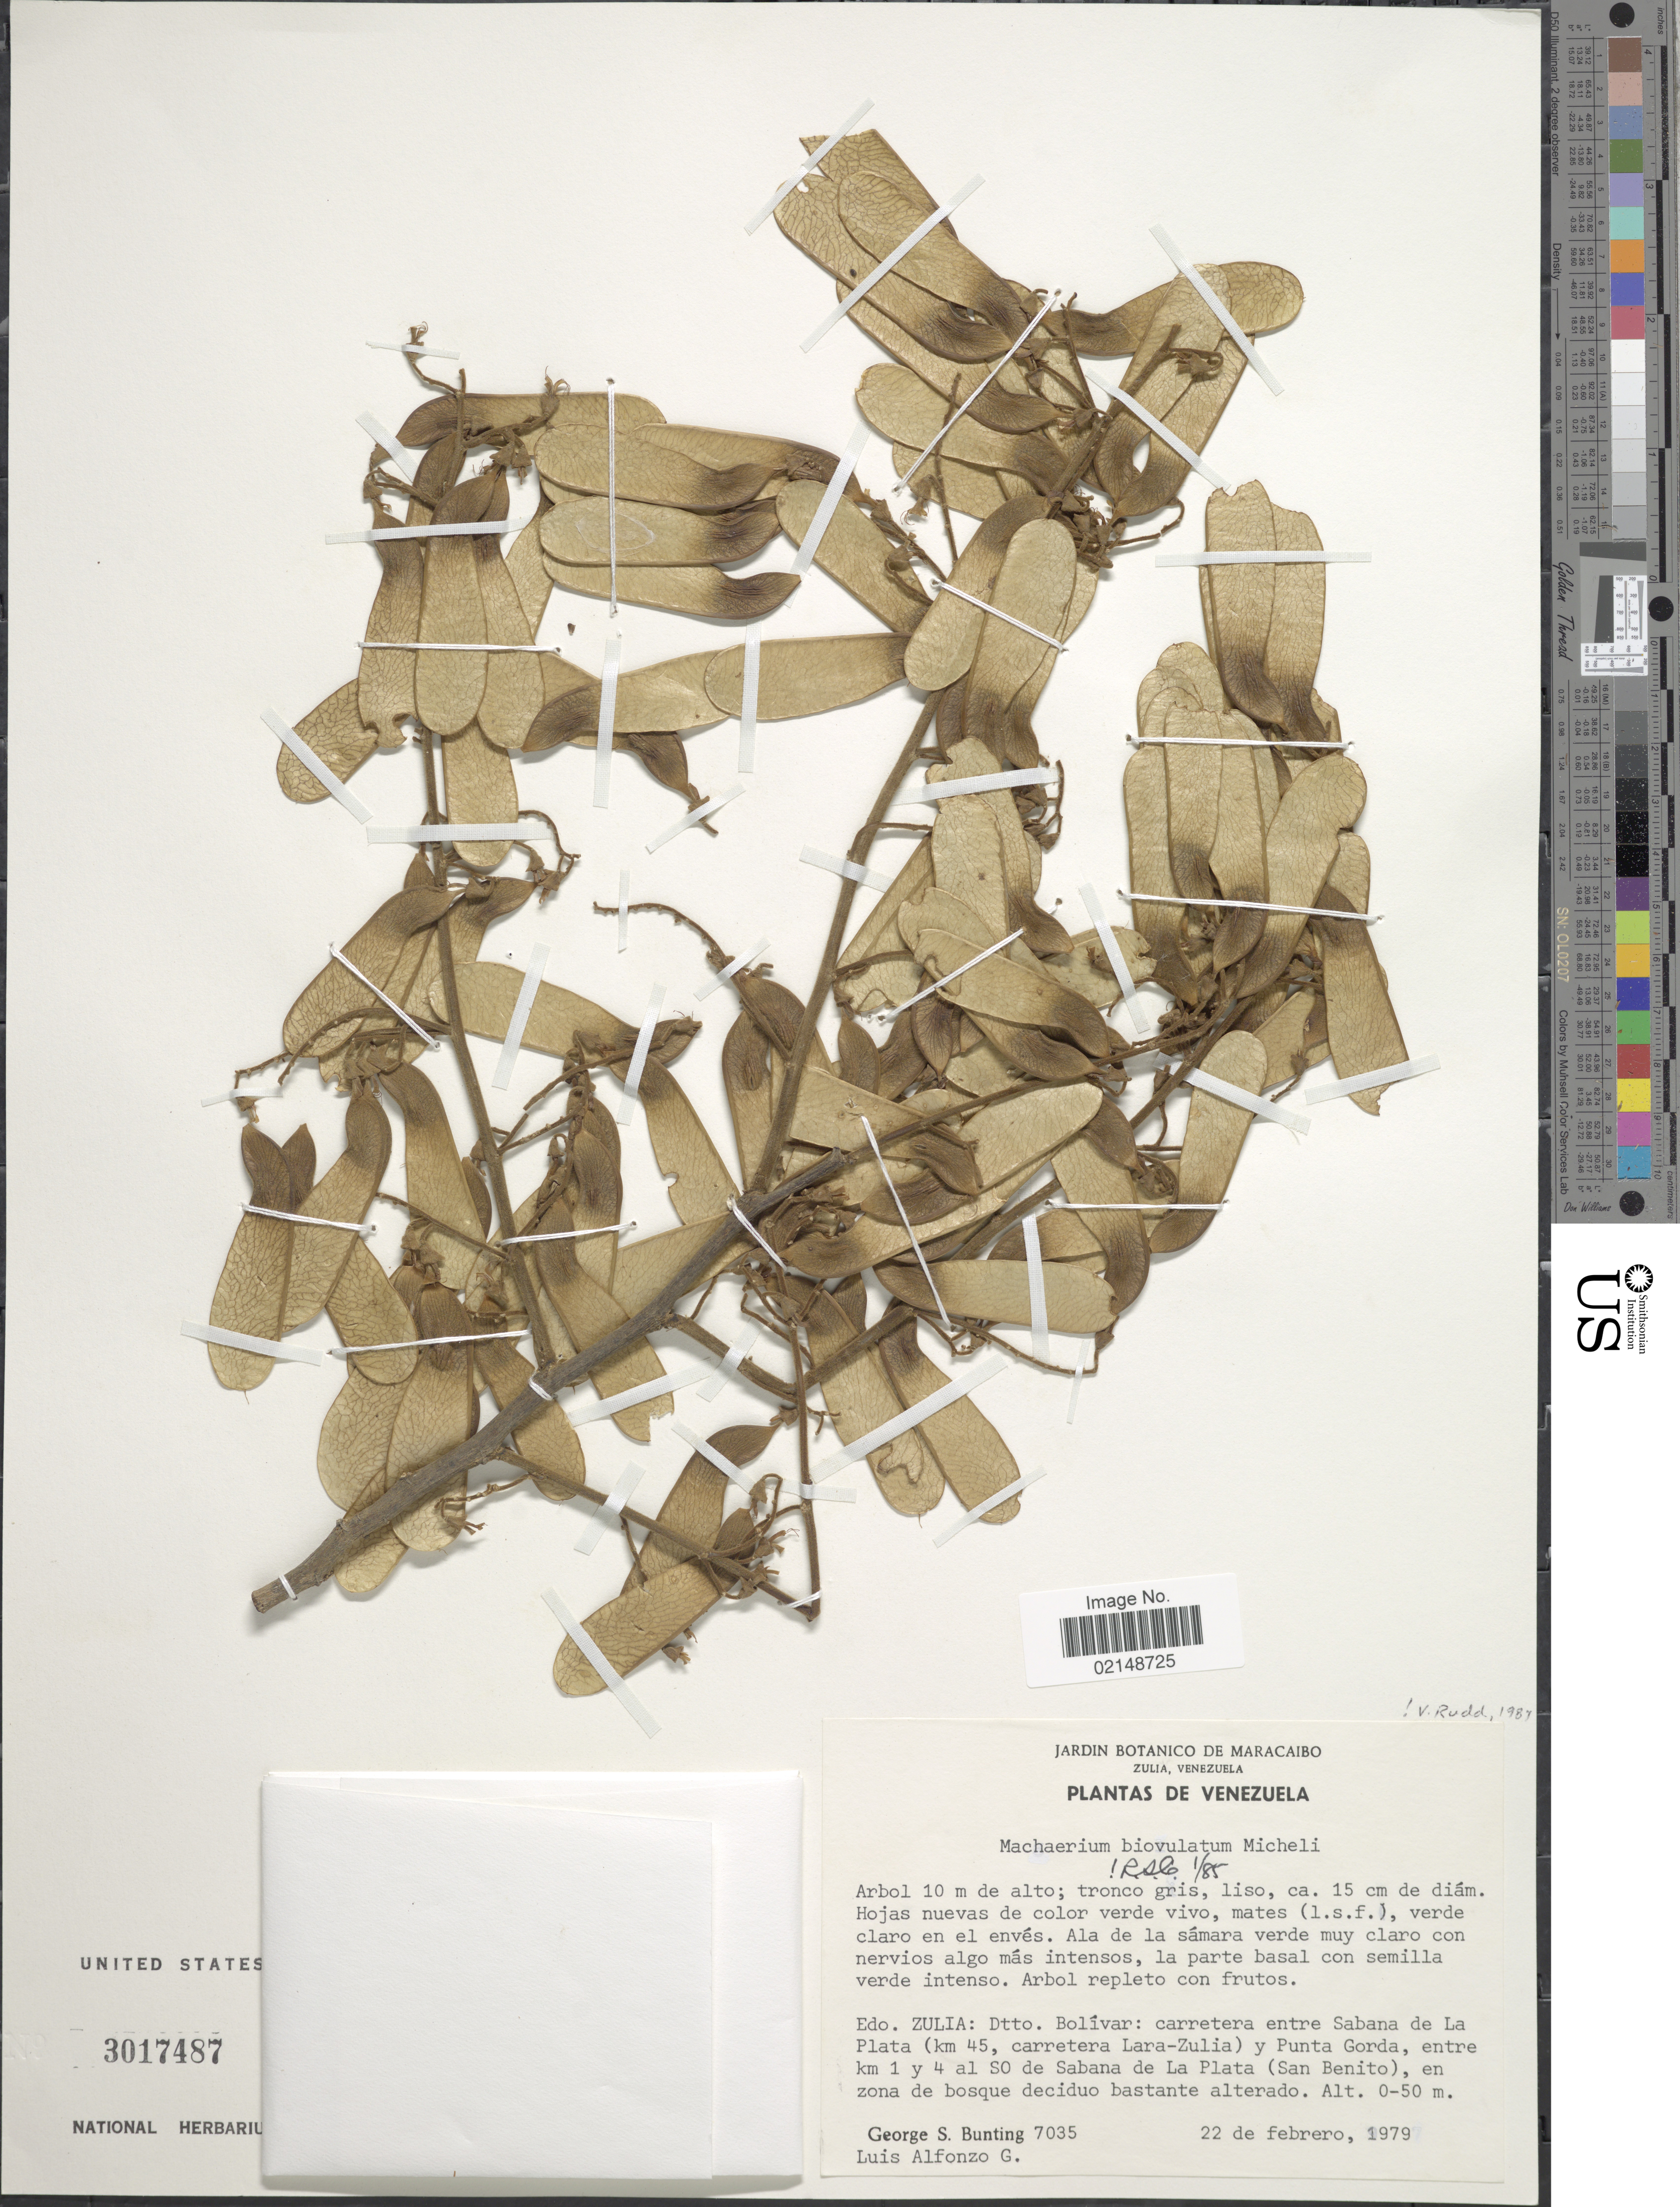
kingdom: Plantae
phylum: Tracheophyta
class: Magnoliopsida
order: Fabales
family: Fabaceae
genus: Machaerium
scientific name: Machaerium biovulatum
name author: Micheli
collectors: G. S. Bunting & L. Alfonzo G.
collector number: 7035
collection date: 1979-02-22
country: Venezuela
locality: Edo. Zulia, Dtto. Bolivar, carretera entre Sabana de La Plata (km 45, carretera Lara-Zulia) y Punta Gorda, entre km 1 y 4 al SO de Sabana de La Plata (San Benito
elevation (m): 0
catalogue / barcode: US 3017487